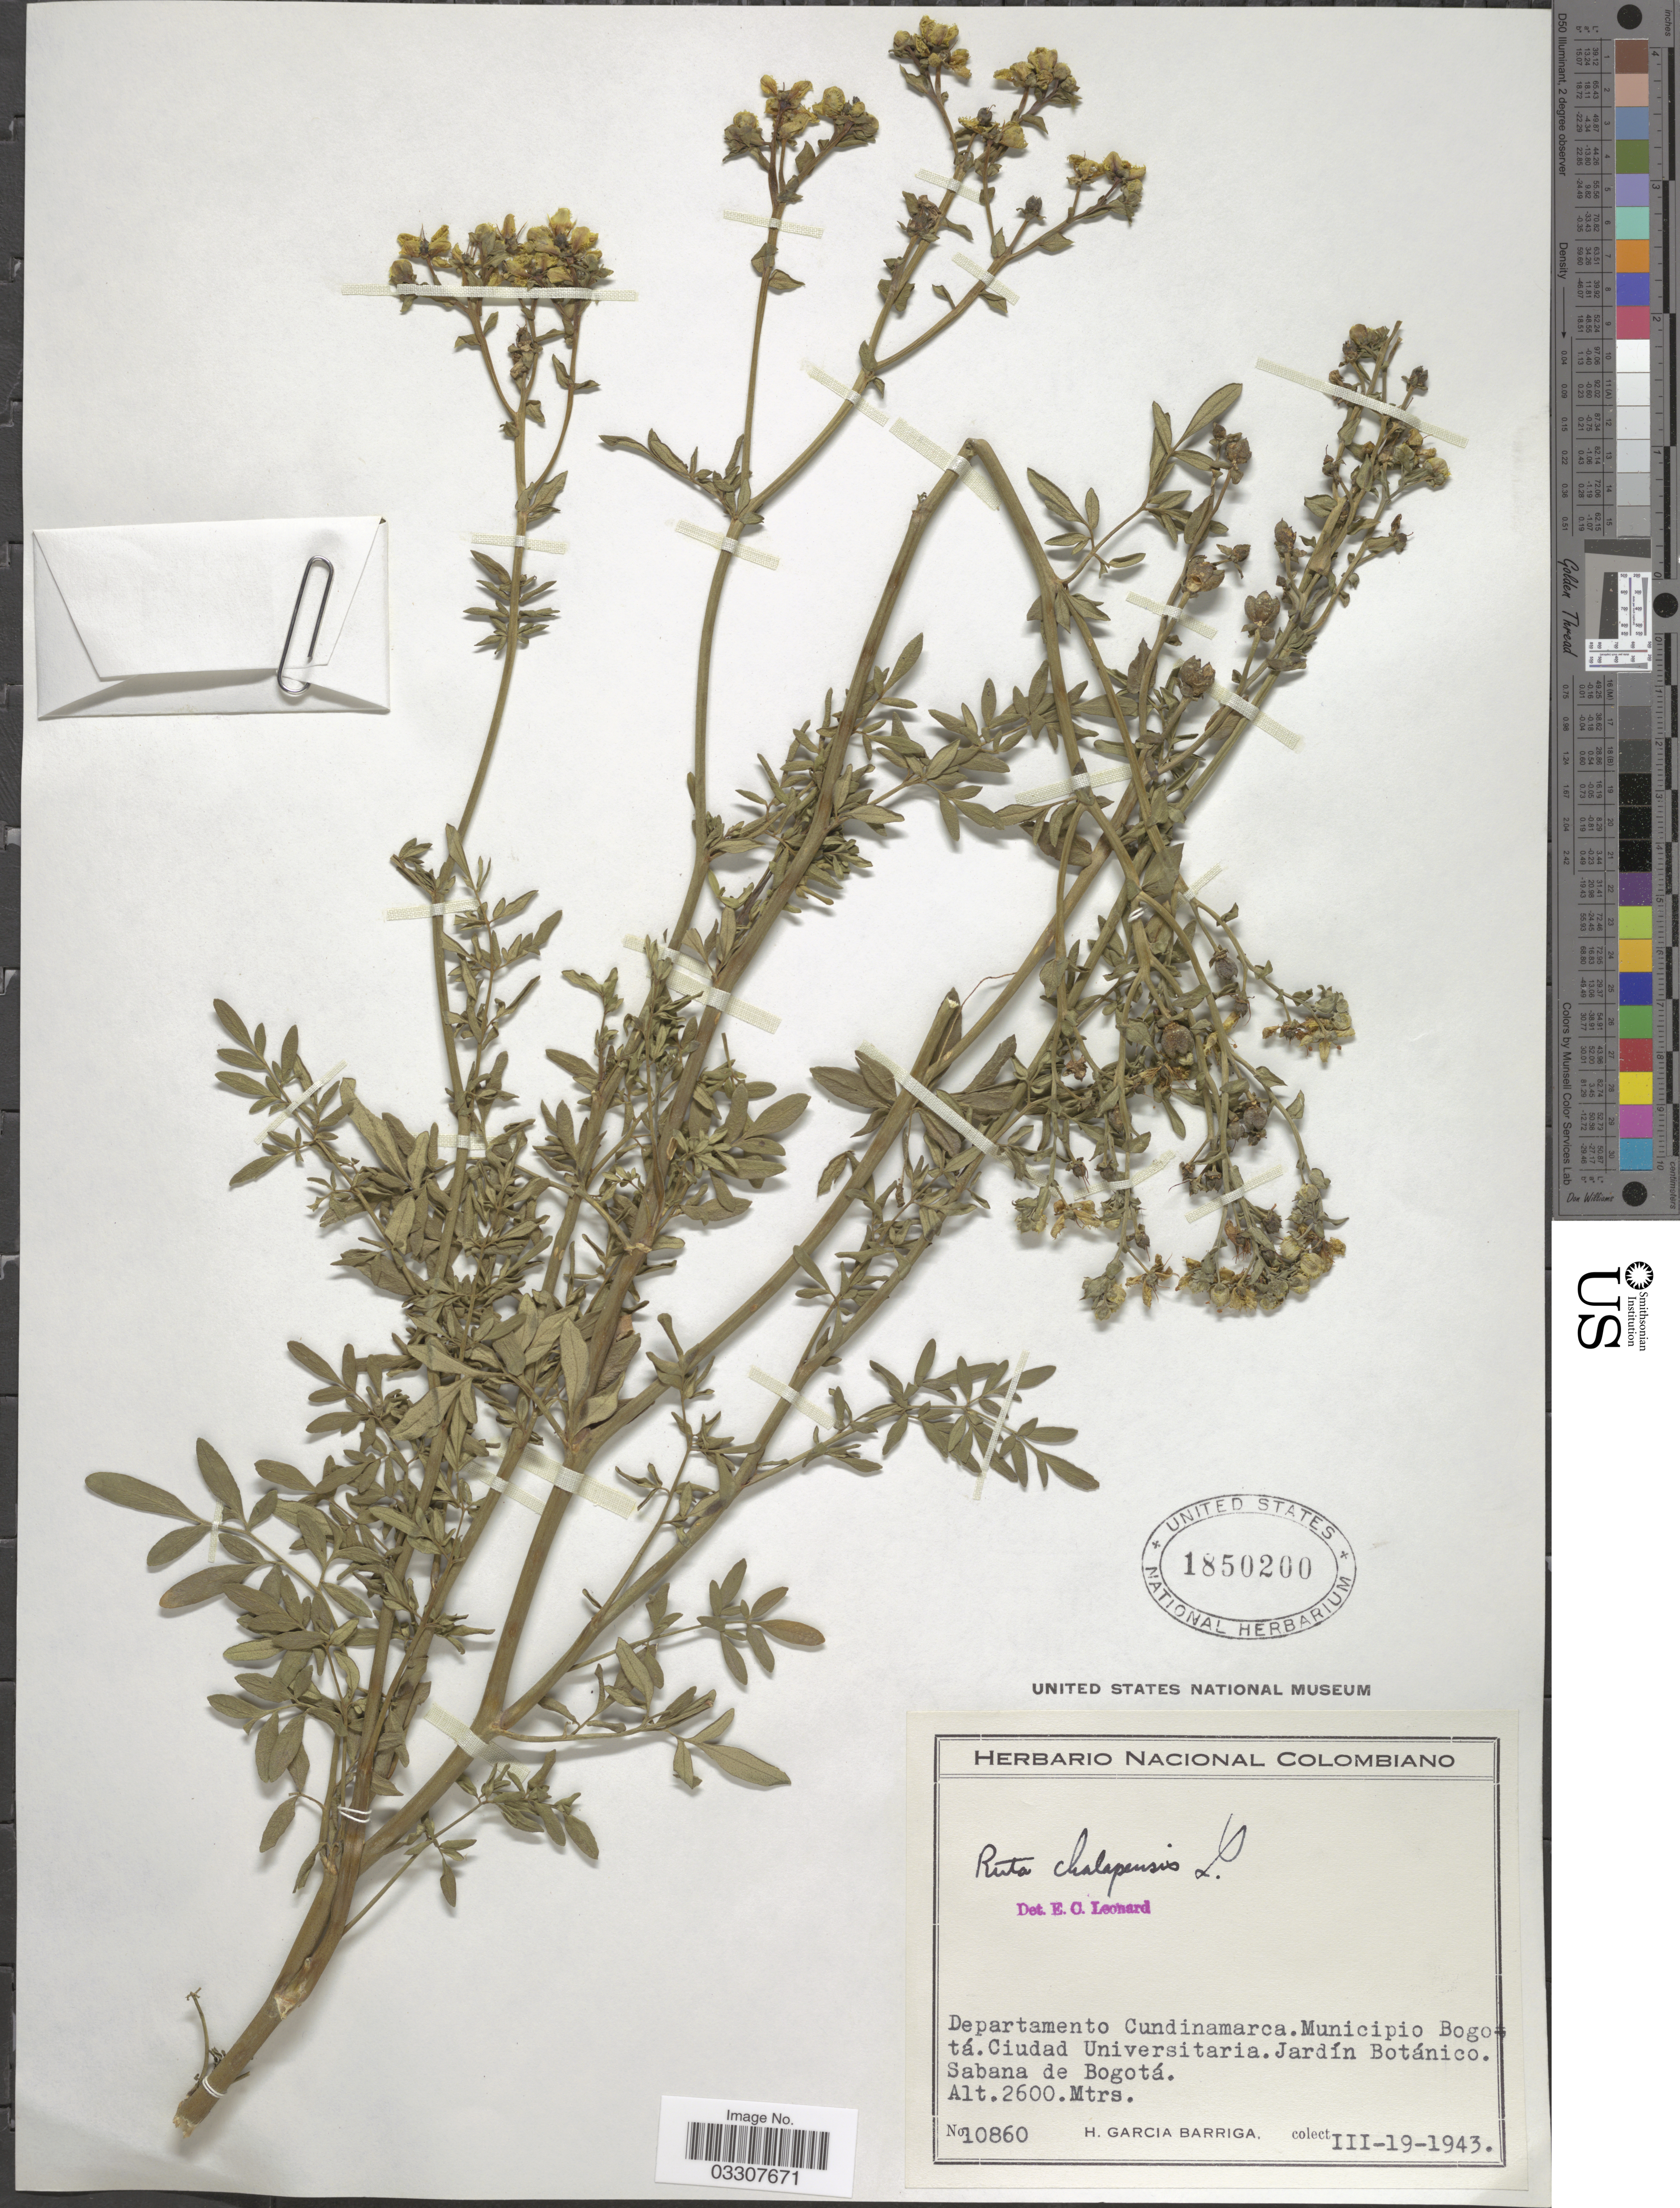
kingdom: Plantae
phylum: Tracheophyta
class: Magnoliopsida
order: Sapindales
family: Rutaceae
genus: Ruta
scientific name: Ruta chalepensis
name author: L.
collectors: H. García Barriga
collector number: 10860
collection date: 1943-03-19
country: Colombia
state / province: Cundinamarca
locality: Departamento Cundinamarca. Municipio Bogotá. Ciudad Universitaria. Jardín Botánico. Sabana de Bogotá.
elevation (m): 2600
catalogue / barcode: US 1850200